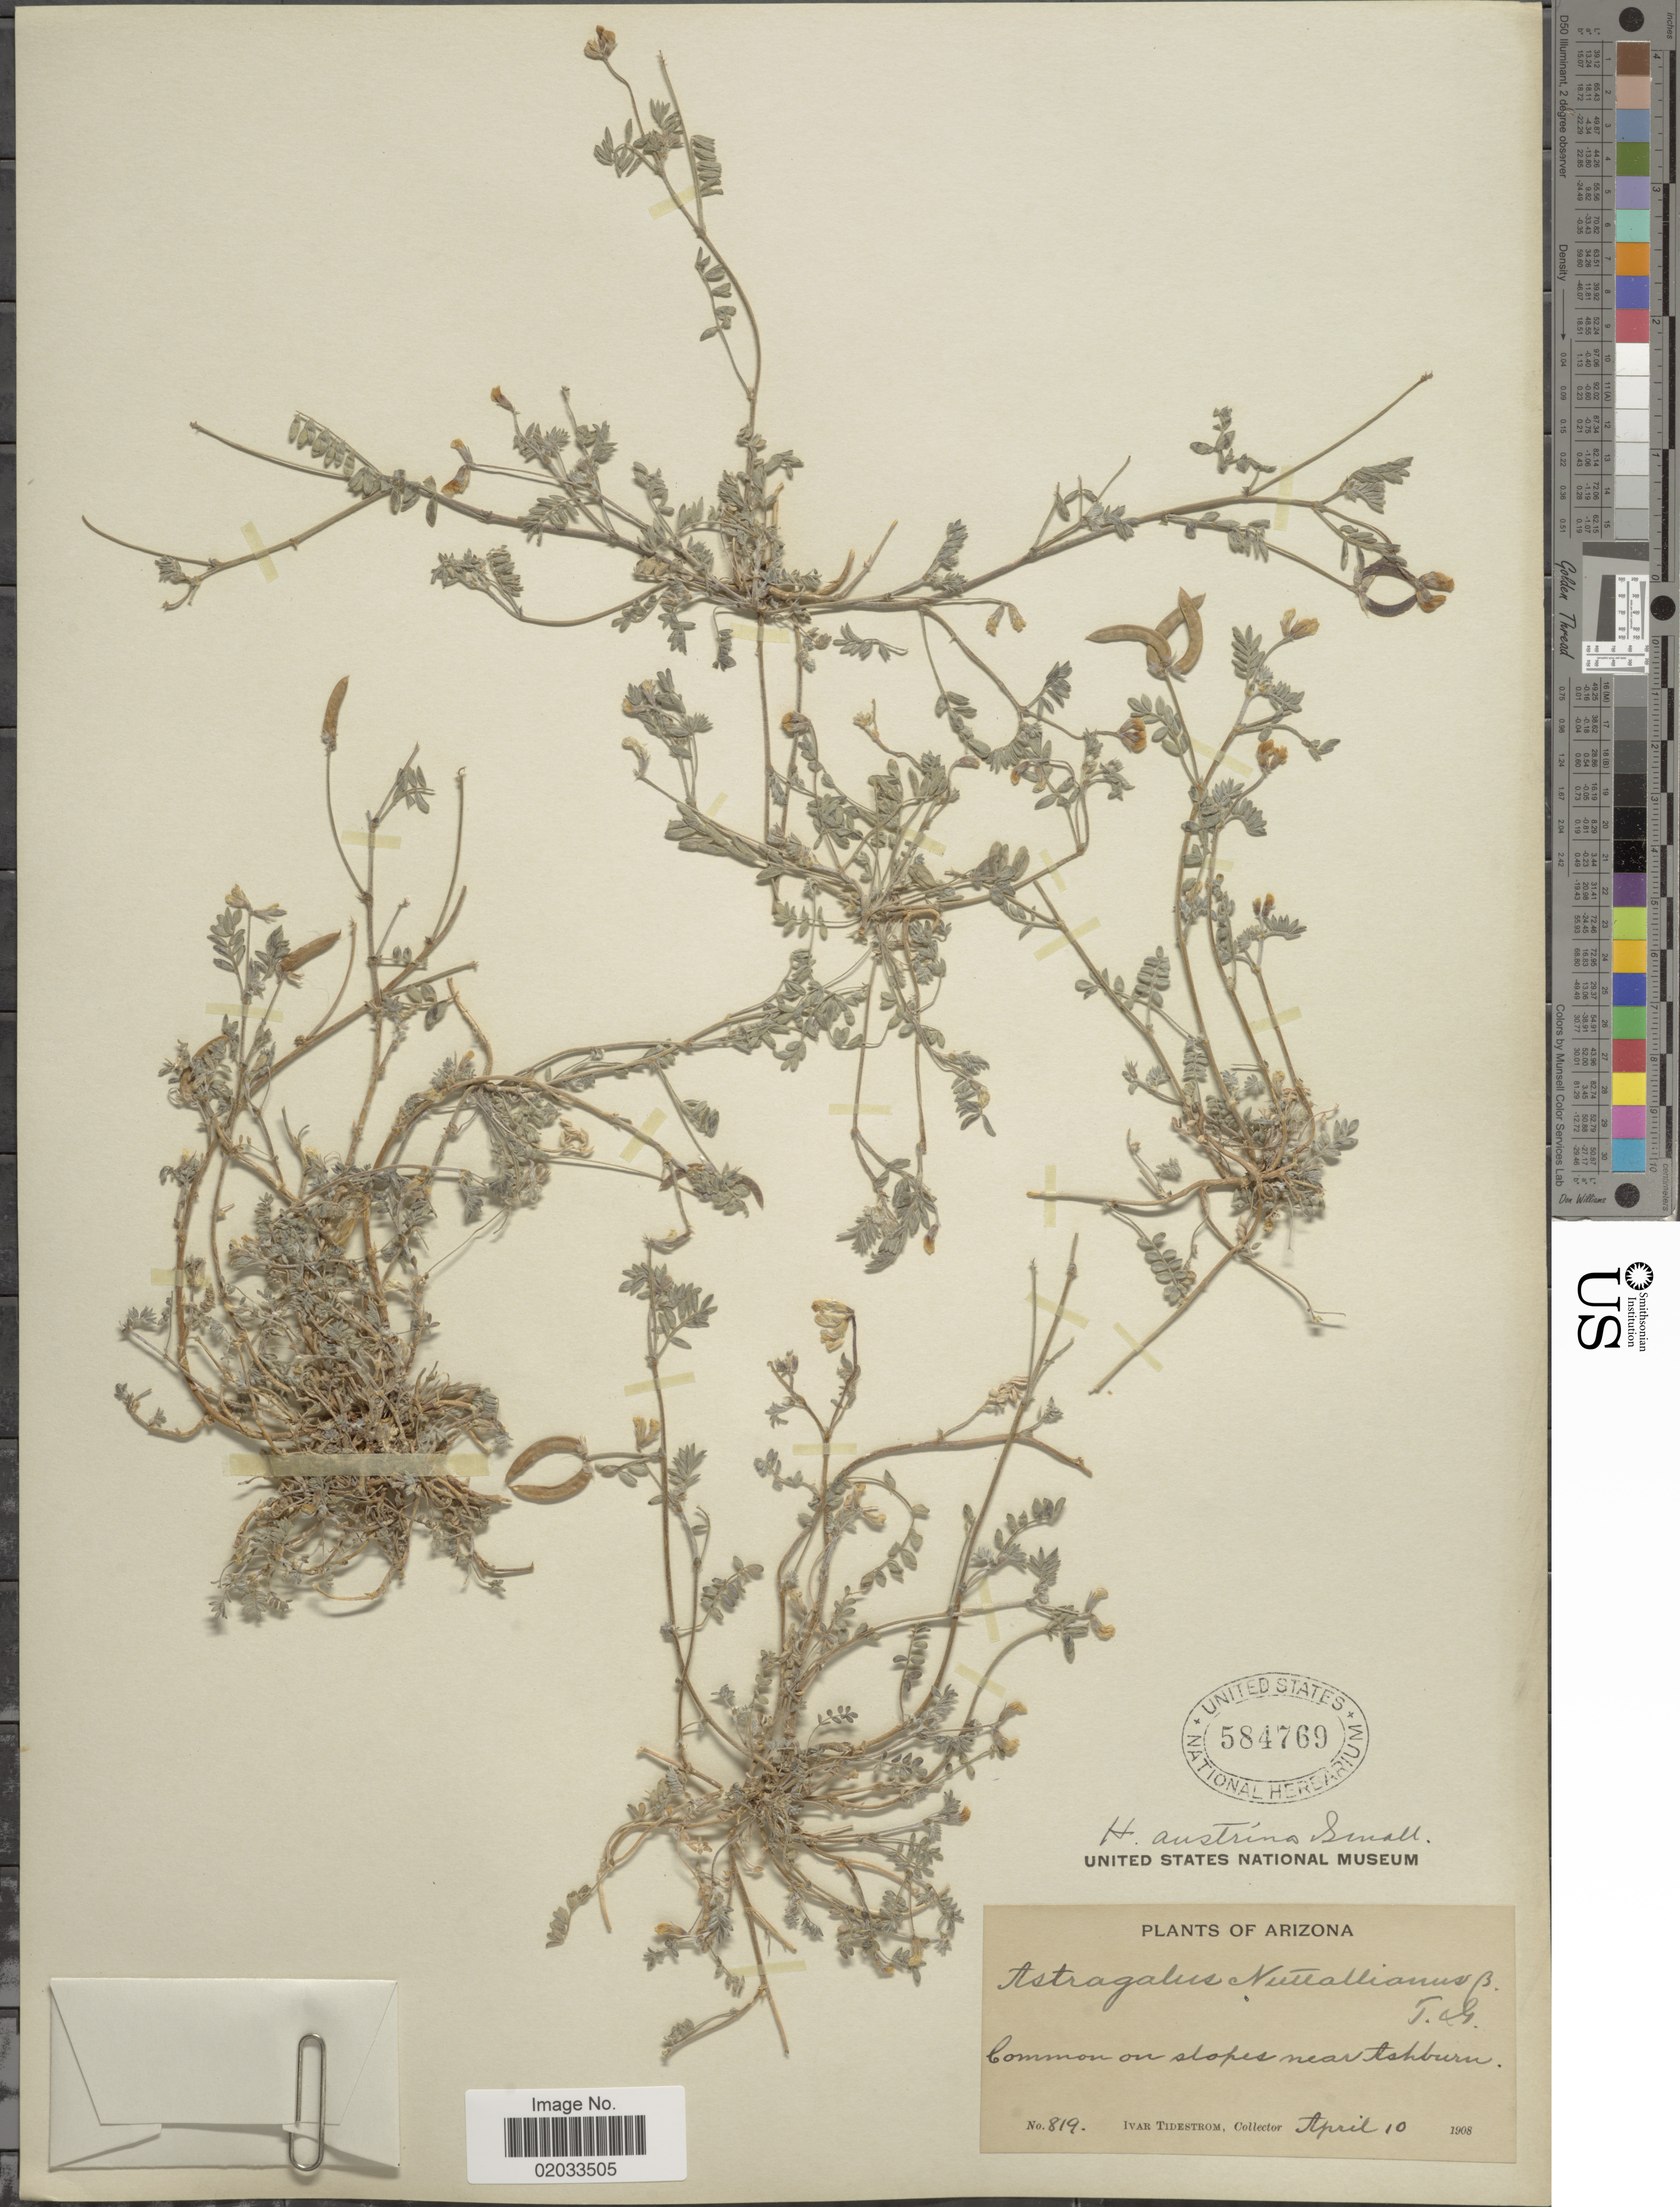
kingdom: Plantae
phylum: Tracheophyta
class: Magnoliopsida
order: Fabales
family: Fabaceae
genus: Astragalus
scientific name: Astragalus emoryanus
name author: (Rydb.) Cory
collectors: I. F. Tidestrom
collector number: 819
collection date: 1908-04-10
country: United States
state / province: Arizona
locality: Common on slopes near Ashburn.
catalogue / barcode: US 584769